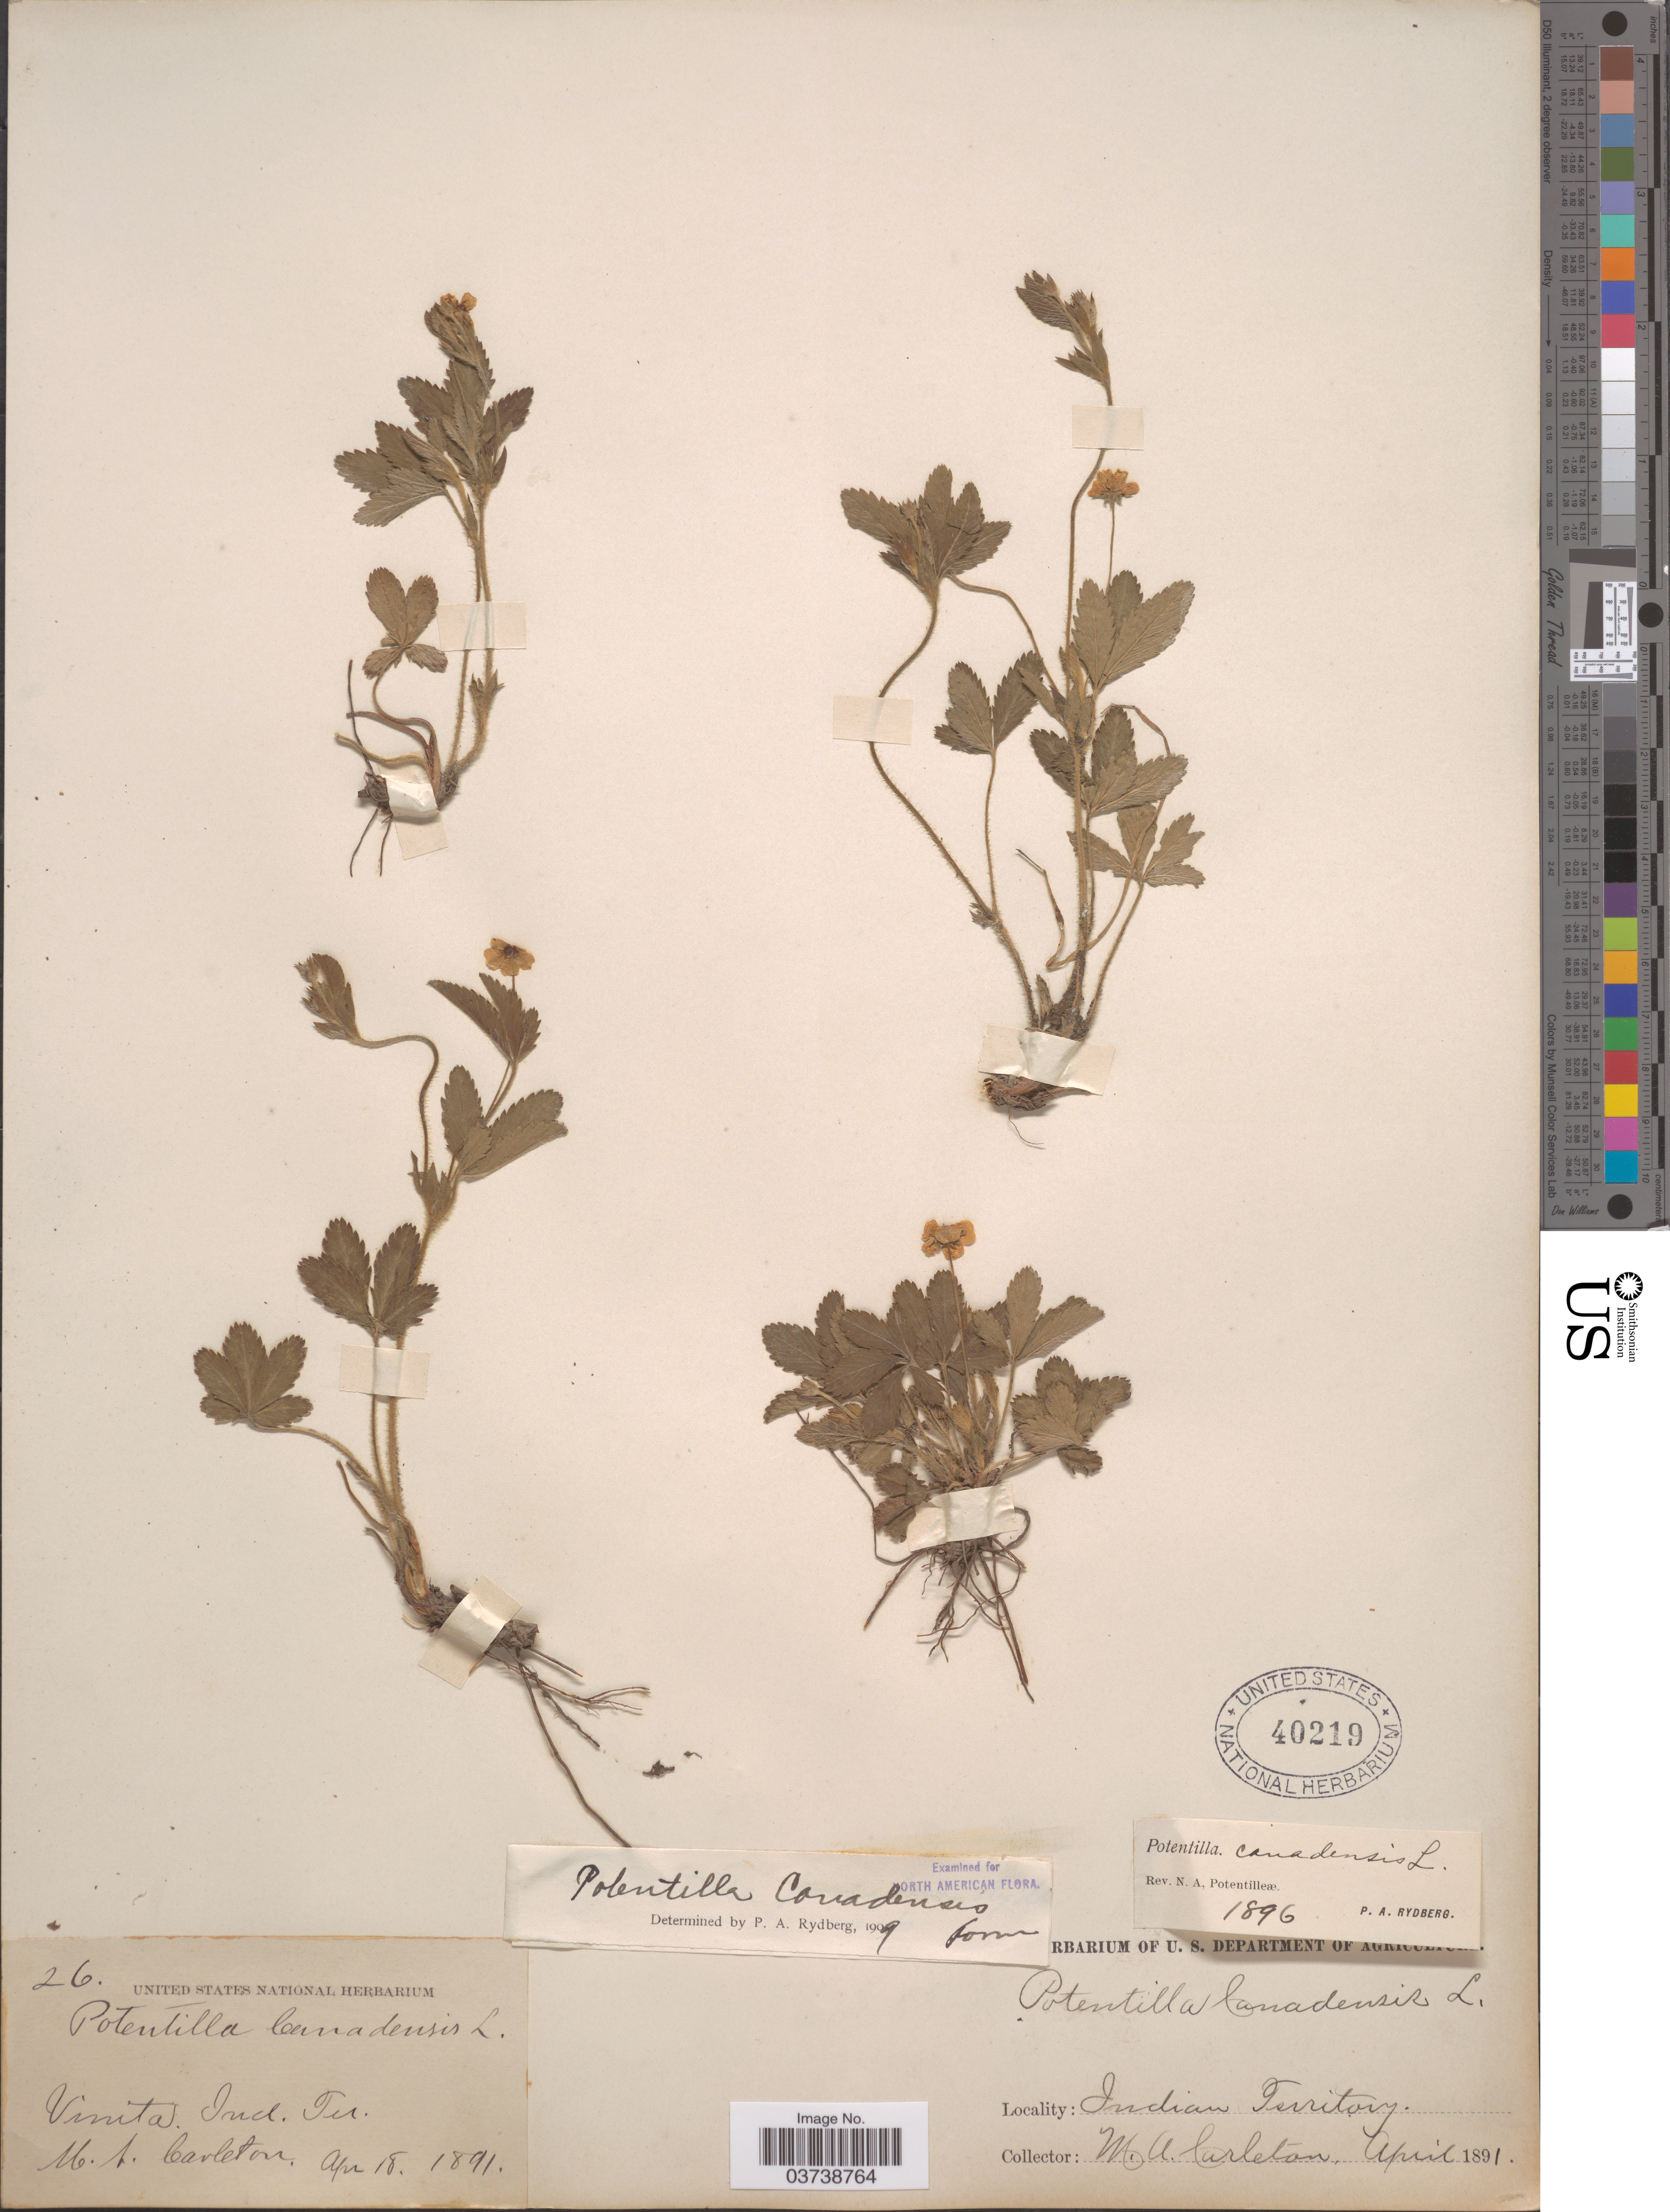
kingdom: Plantae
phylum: Tracheophyta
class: Magnoliopsida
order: Rosales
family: Rosaceae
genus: Potentilla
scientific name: Potentilla canadensis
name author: L.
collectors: M. A. Carleton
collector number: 26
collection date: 1891-04-18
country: United States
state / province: Oklahoma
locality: Vinita. Indian Territory.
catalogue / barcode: US 40219